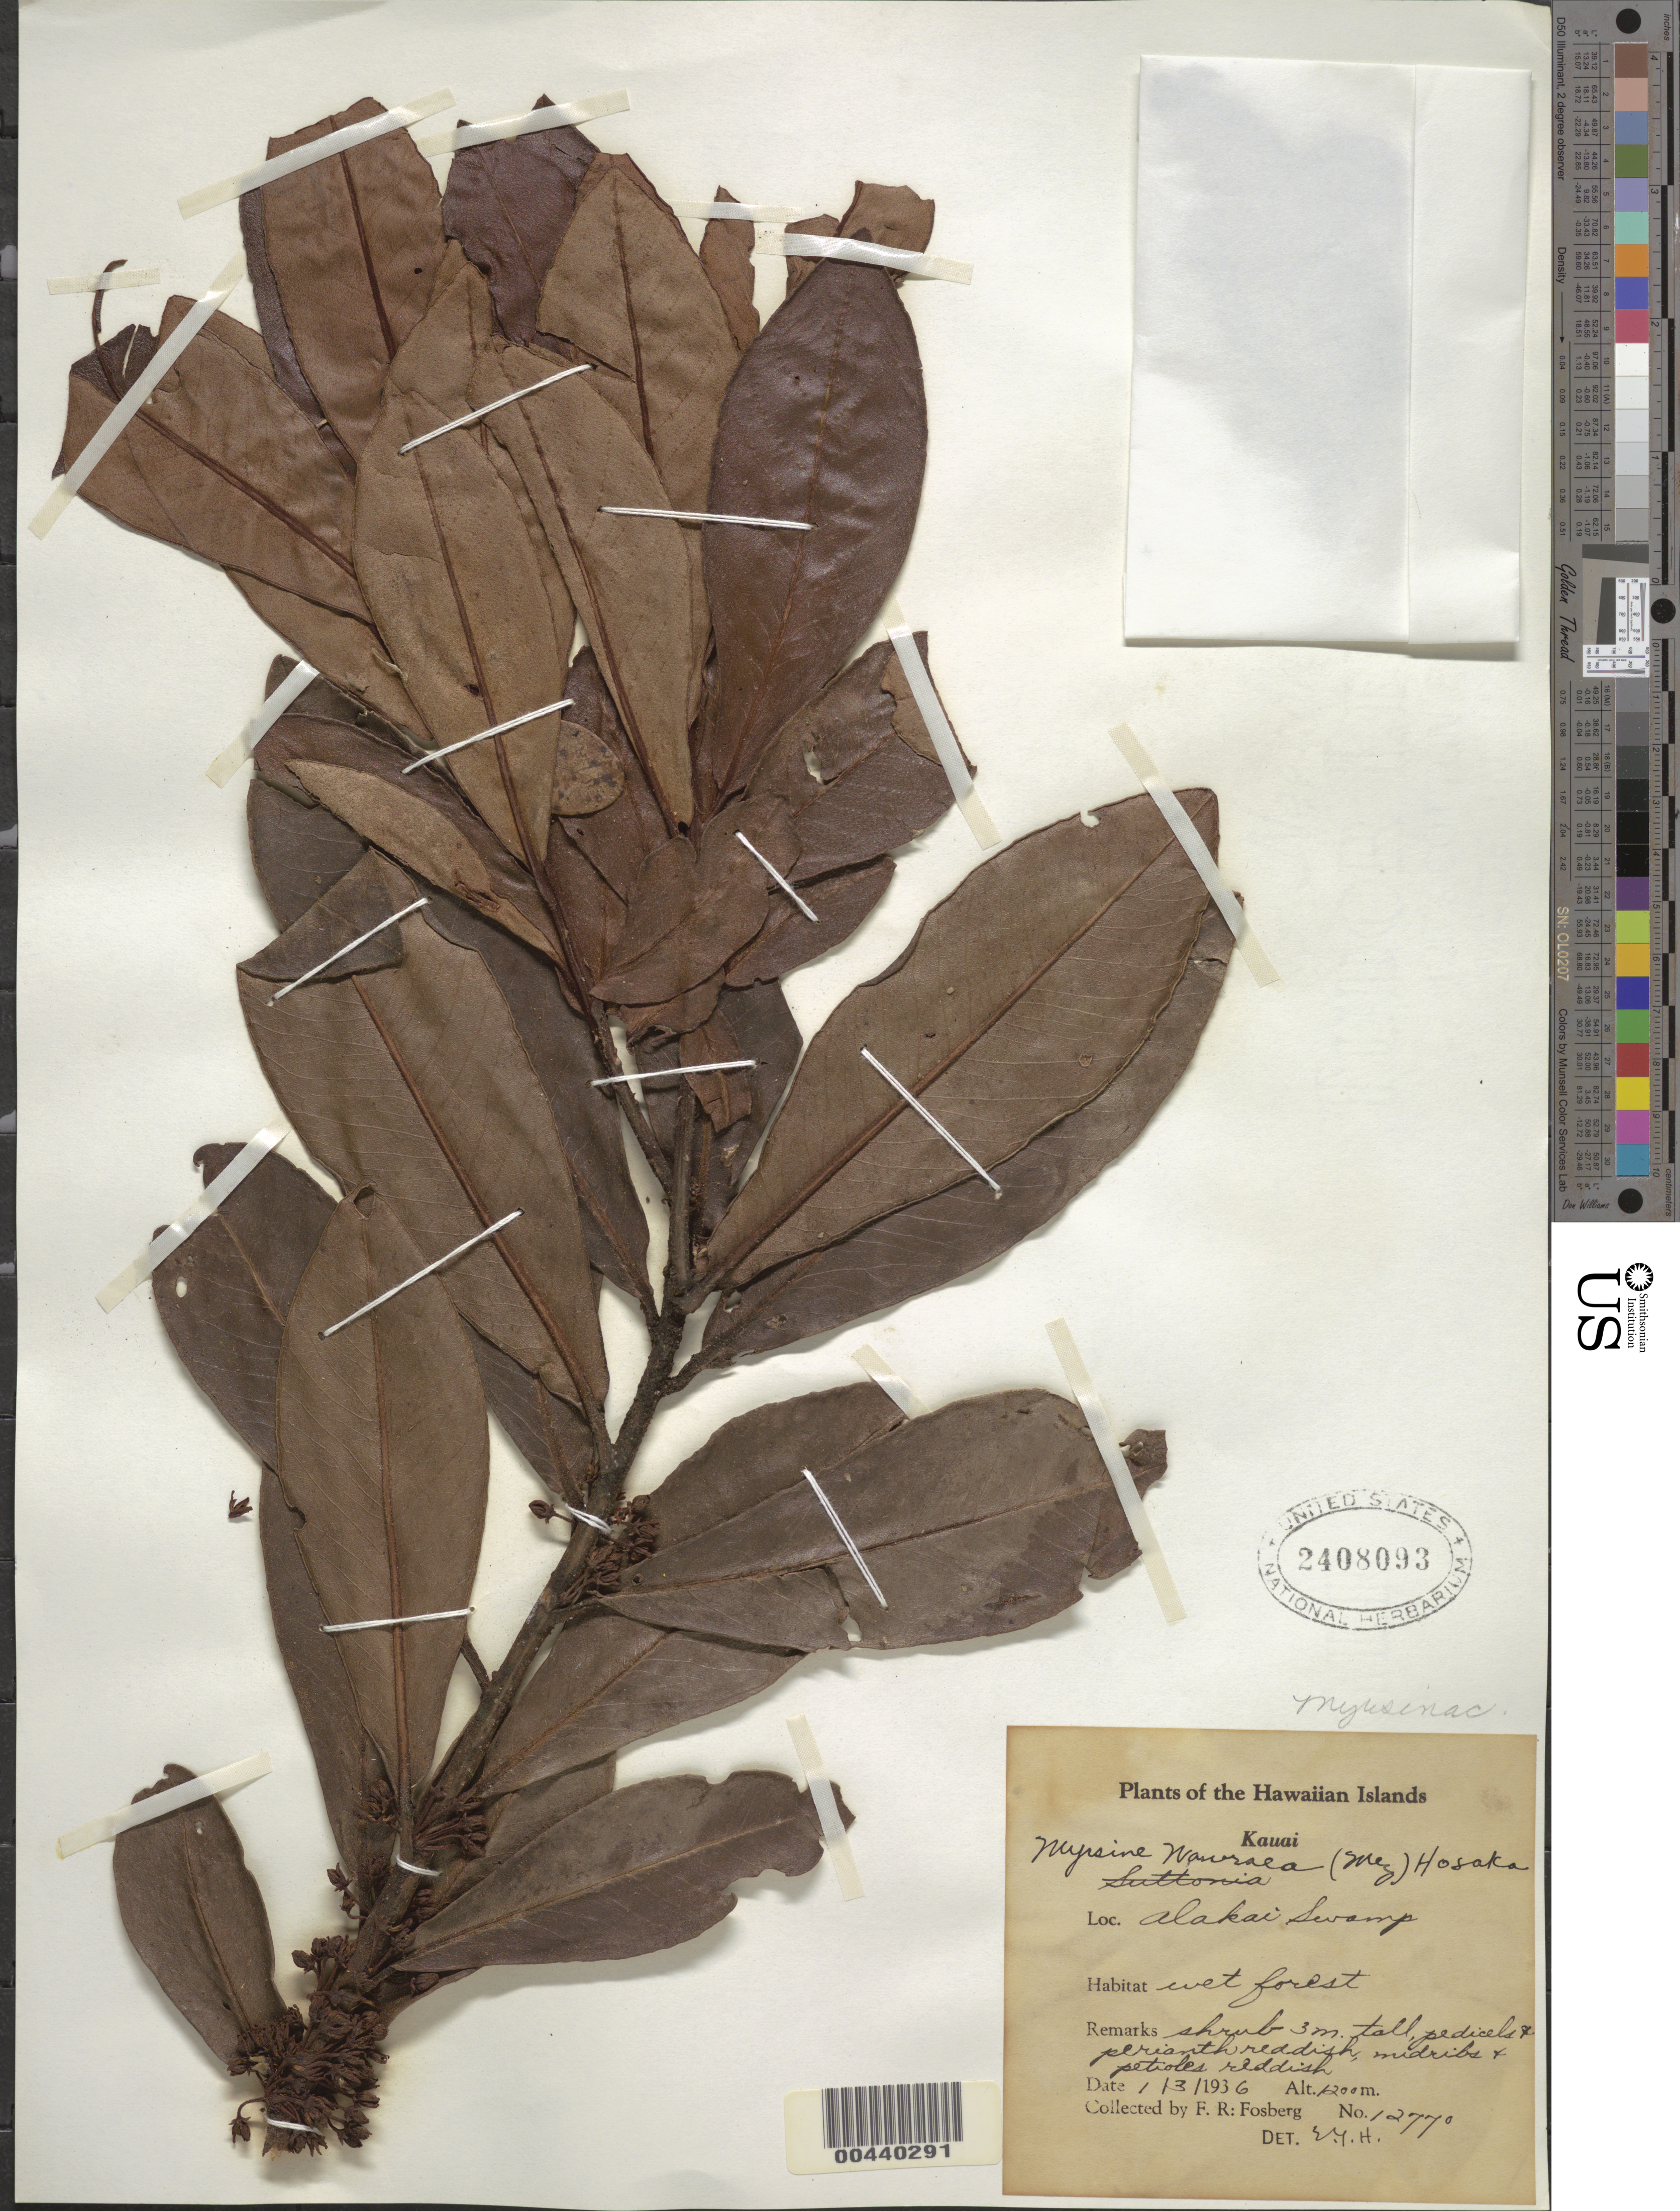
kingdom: Plantae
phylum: Tracheophyta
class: Magnoliopsida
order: Ericales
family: Primulaceae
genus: Myrsine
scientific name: Myrsine wawraea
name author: (Mez) Hosaka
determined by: Hosaka, E. Y.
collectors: F. R. Fosberg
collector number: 12770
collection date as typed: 1 Mar 1936 or 3 Jan 1936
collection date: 1936-01-03 or 1936-03-01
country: United States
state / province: Hawaii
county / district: Kauai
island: Kaua'i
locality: Alakai Swamp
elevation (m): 1200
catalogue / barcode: US 2408093